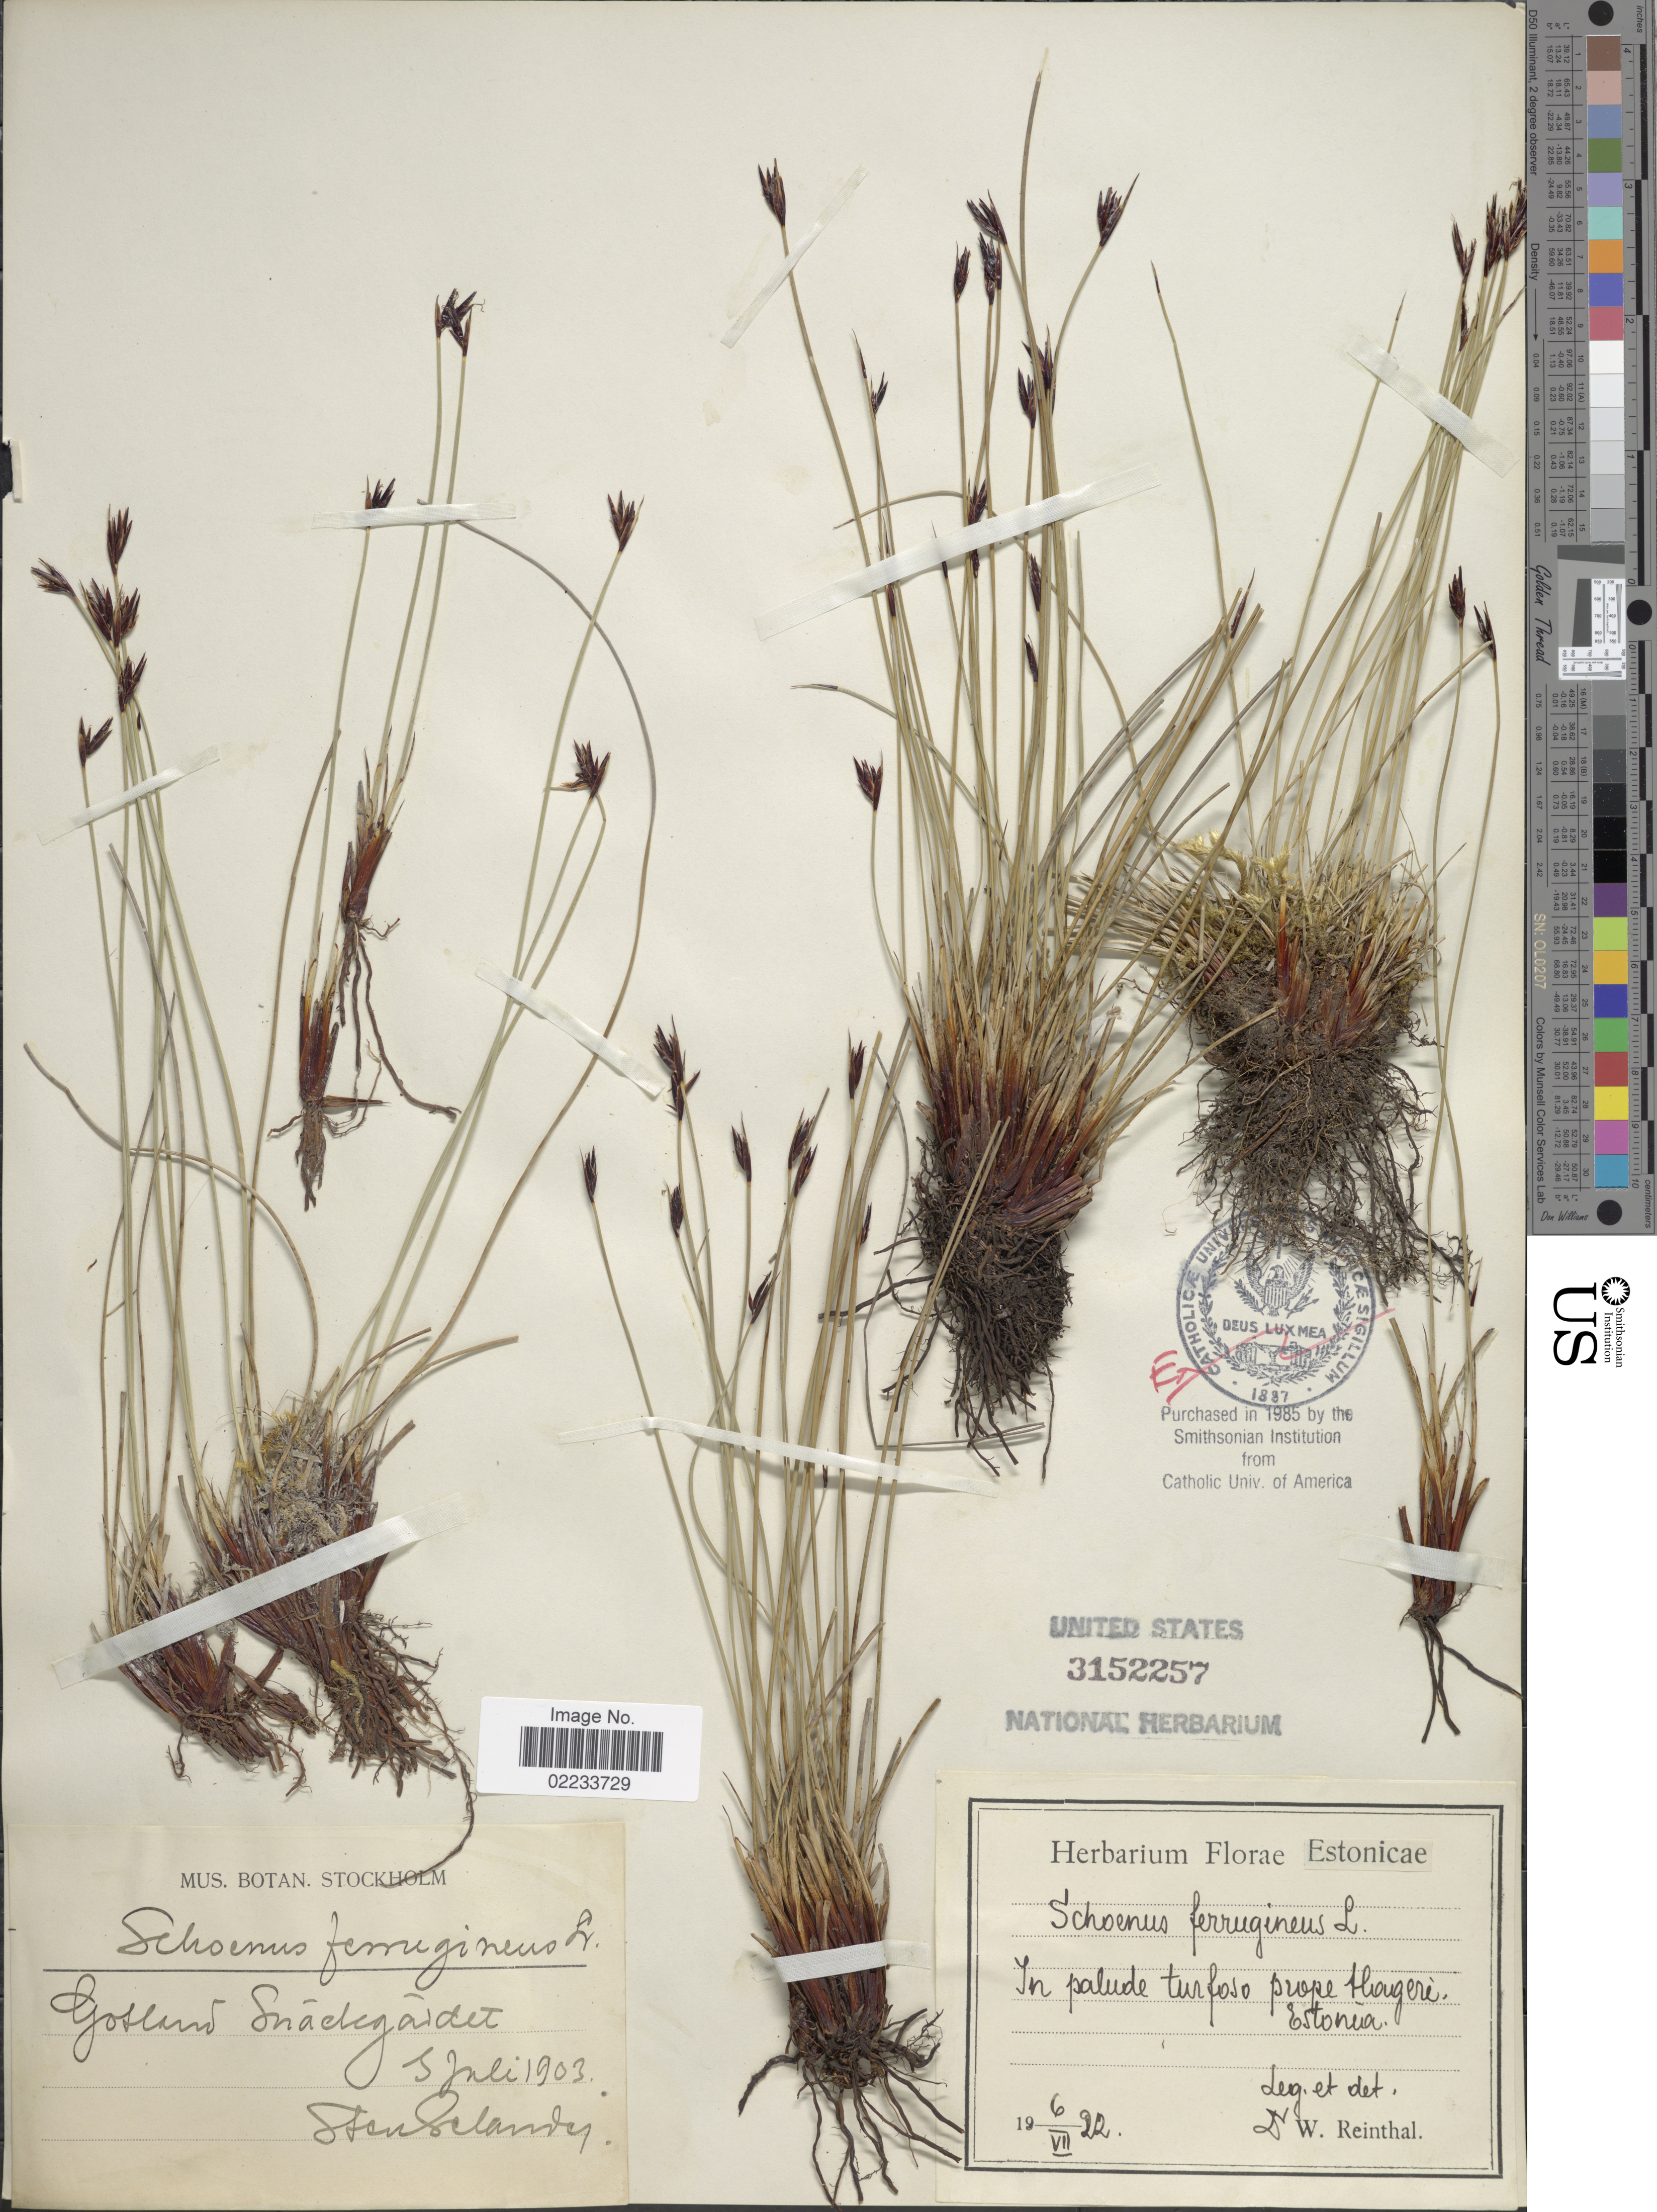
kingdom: Plantae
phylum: Tracheophyta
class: Liliopsida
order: Poales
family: Cyperaceae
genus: Schoenus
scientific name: Schoenus ferrugineus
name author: L.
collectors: S. Selander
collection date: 1903-07-03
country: Sweden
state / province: Gotland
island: Gotland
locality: Gotland Svä [illegible text]gärdet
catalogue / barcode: US 3152257-2